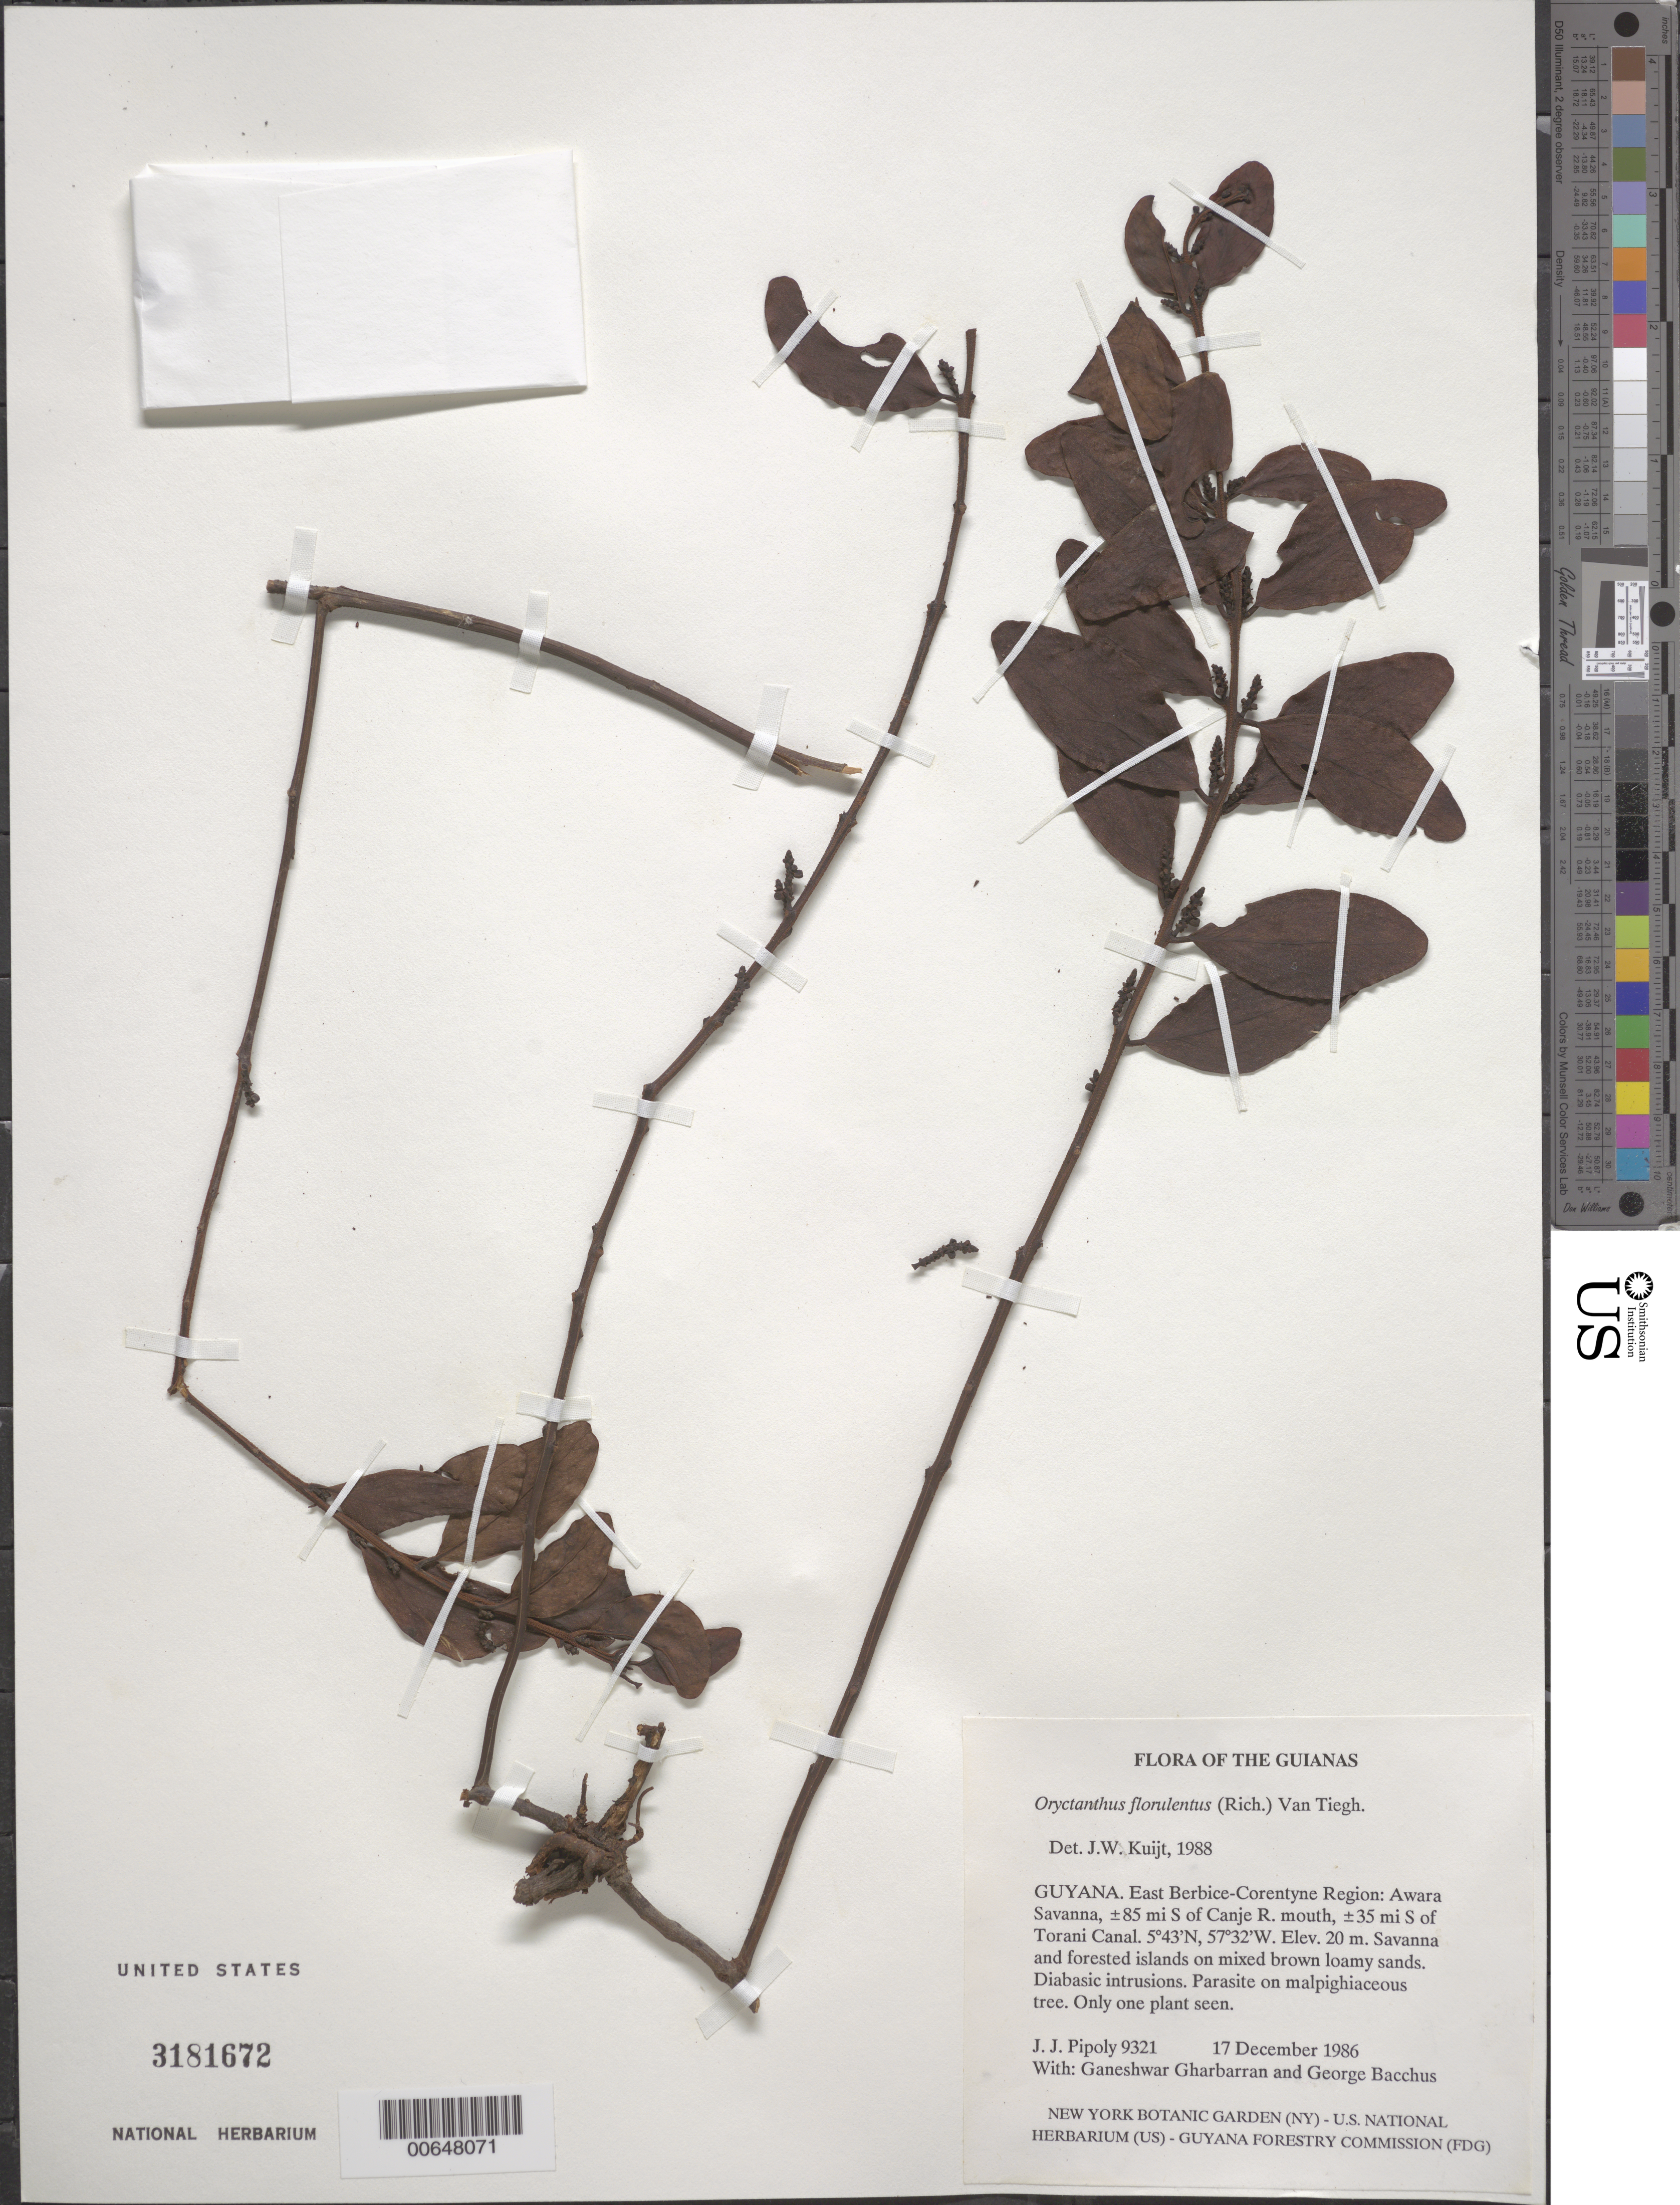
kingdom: Plantae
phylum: Tracheophyta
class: Magnoliopsida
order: Santalales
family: Loranthaceae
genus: Oryctanthus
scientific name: Oryctanthus florulentus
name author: (Rich.) Tiegh.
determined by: Kuijt, Job, (CANADA)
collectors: J. J. Pipoly, G. Gharbarran & G. Bacchus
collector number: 9321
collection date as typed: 17 December 1986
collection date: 1986-12-17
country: Guyana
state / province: E. Berbice-Corentyne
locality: Awara Savanna, ±85 mi S of Canje R. mouth, ±35 mi S of Torani Canal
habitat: Savanna and forested islands on mixed brown loamy sands. Diabasic intrusions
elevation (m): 20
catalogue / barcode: US 3181672